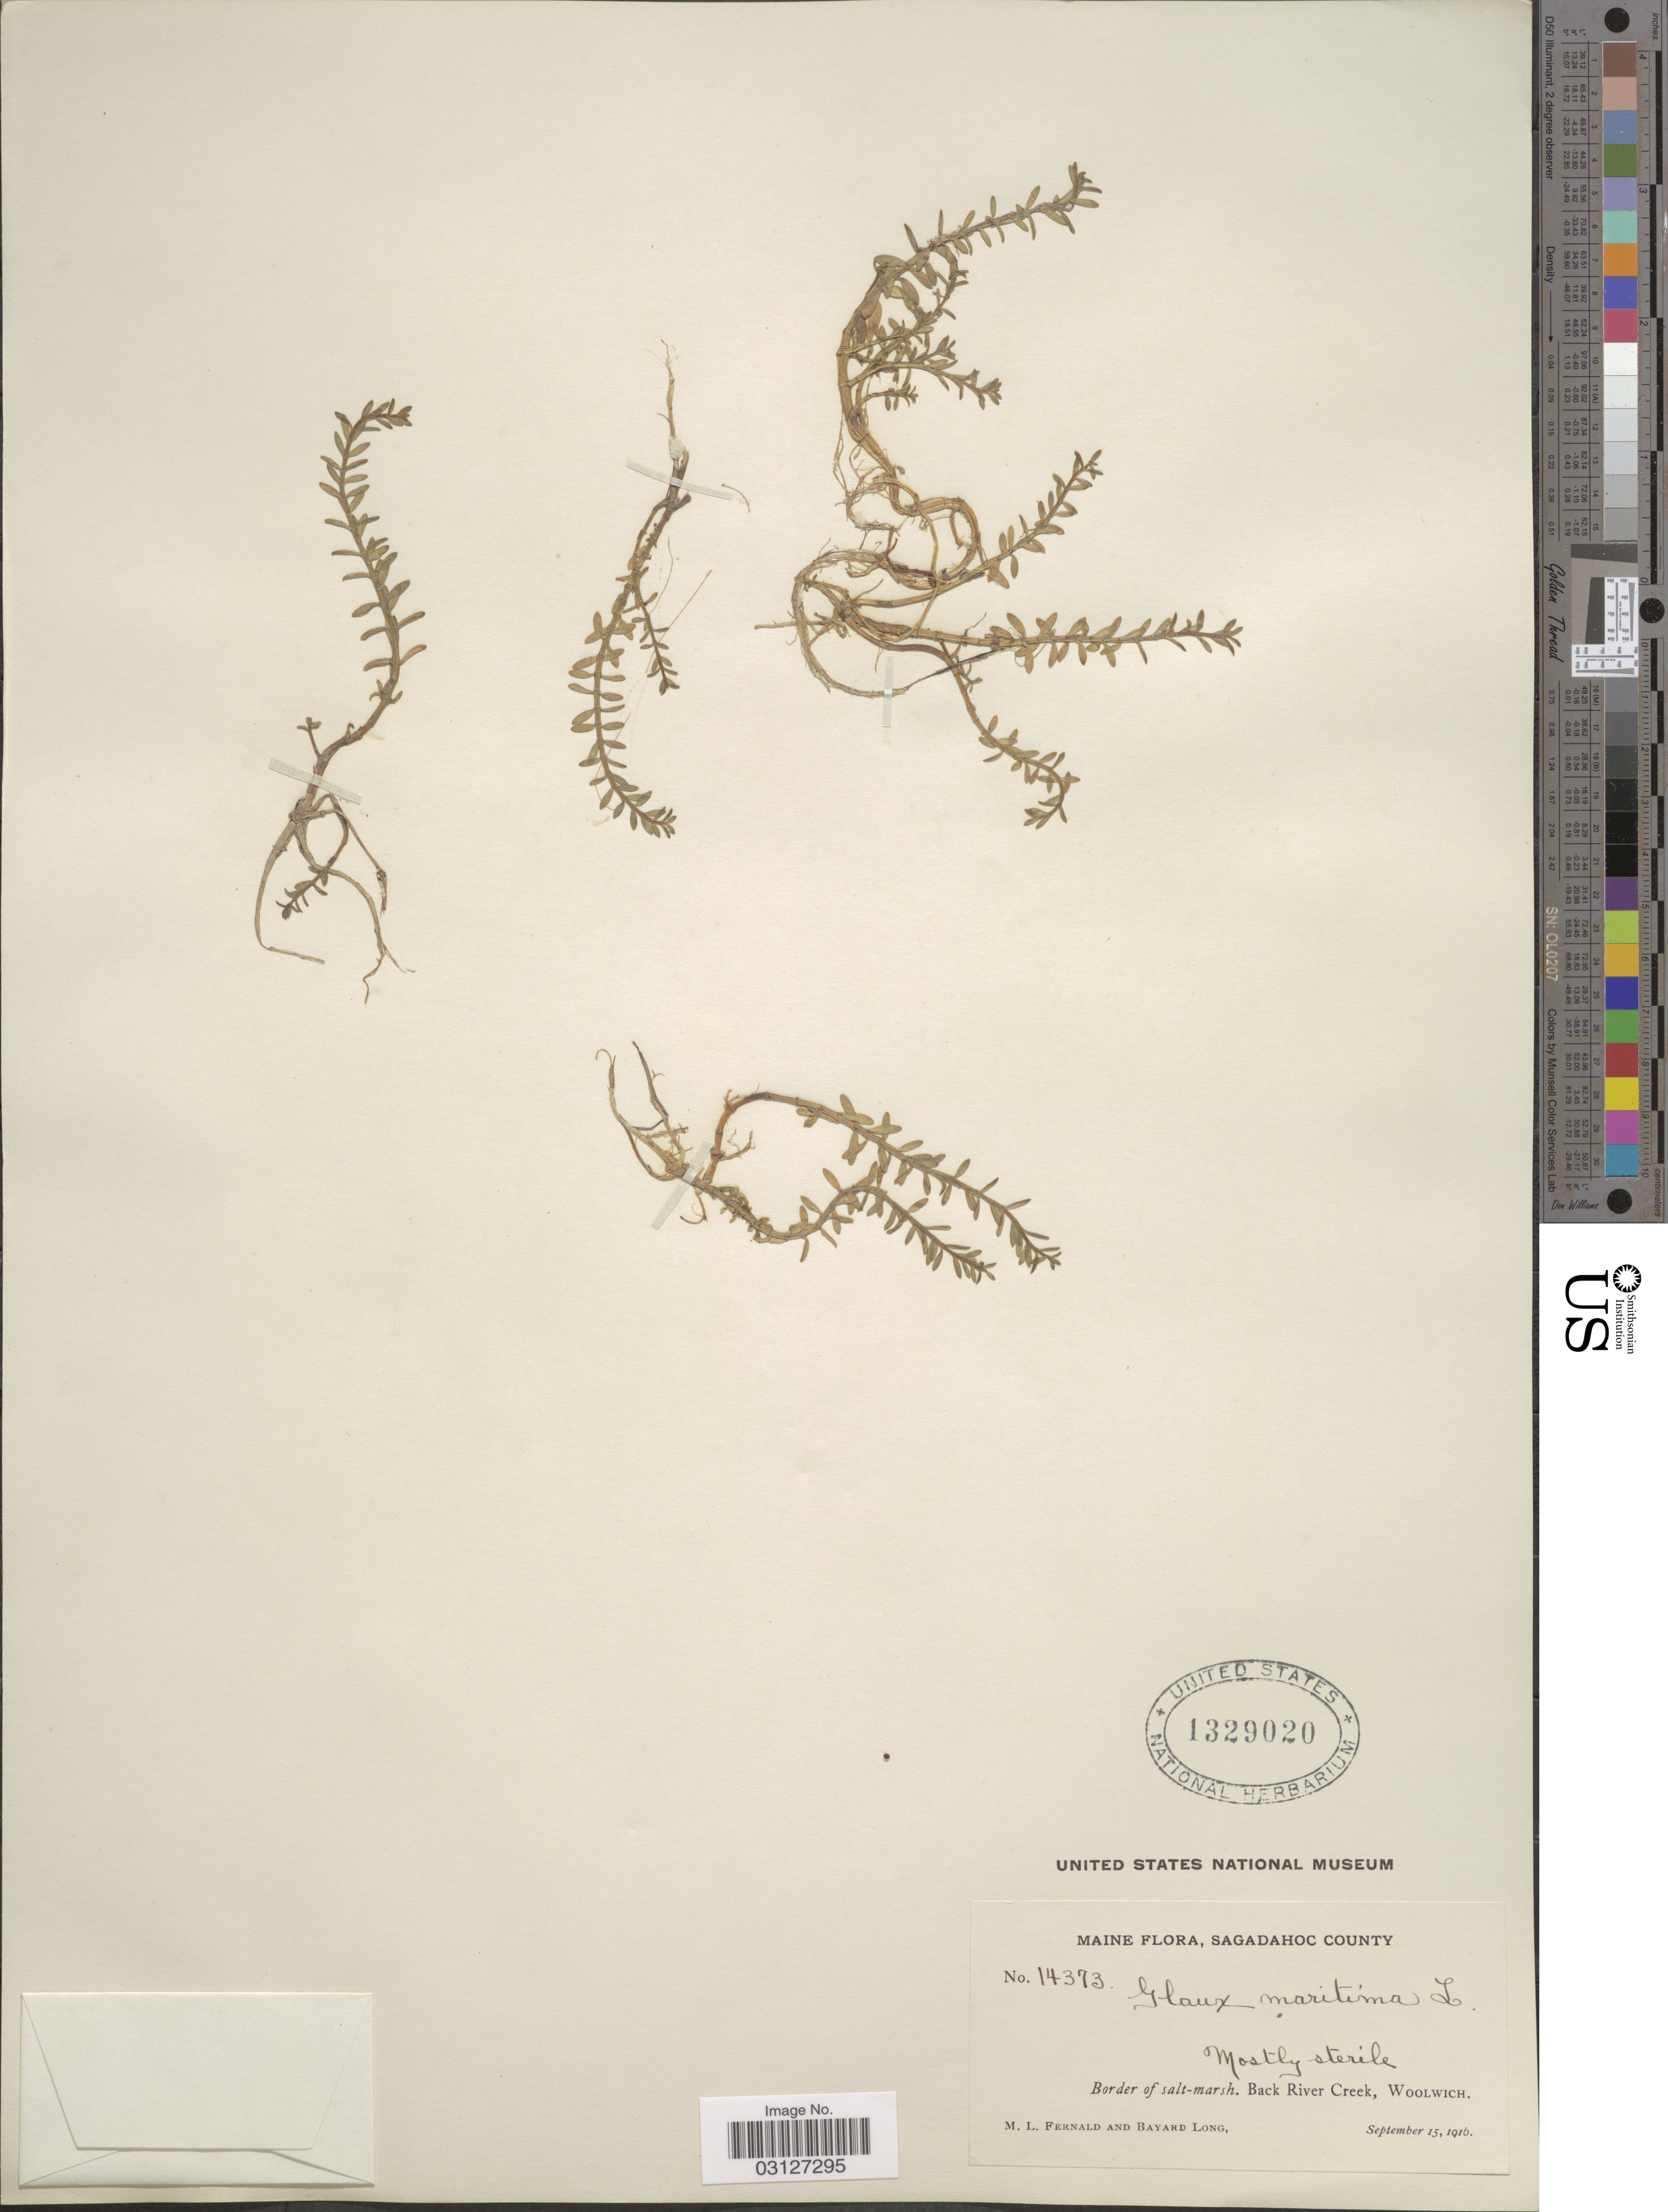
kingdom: Plantae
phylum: Tracheophyta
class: Magnoliopsida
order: Ericales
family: Primulaceae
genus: Glaux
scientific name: Glaux maritima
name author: L.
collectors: M. L. Fernald & B. Long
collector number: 14373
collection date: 1916-09-15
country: United States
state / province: Maine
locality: Sagadahoc County, Border of salt-marsh. Back River Creek, Woolwich.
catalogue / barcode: US 1329020